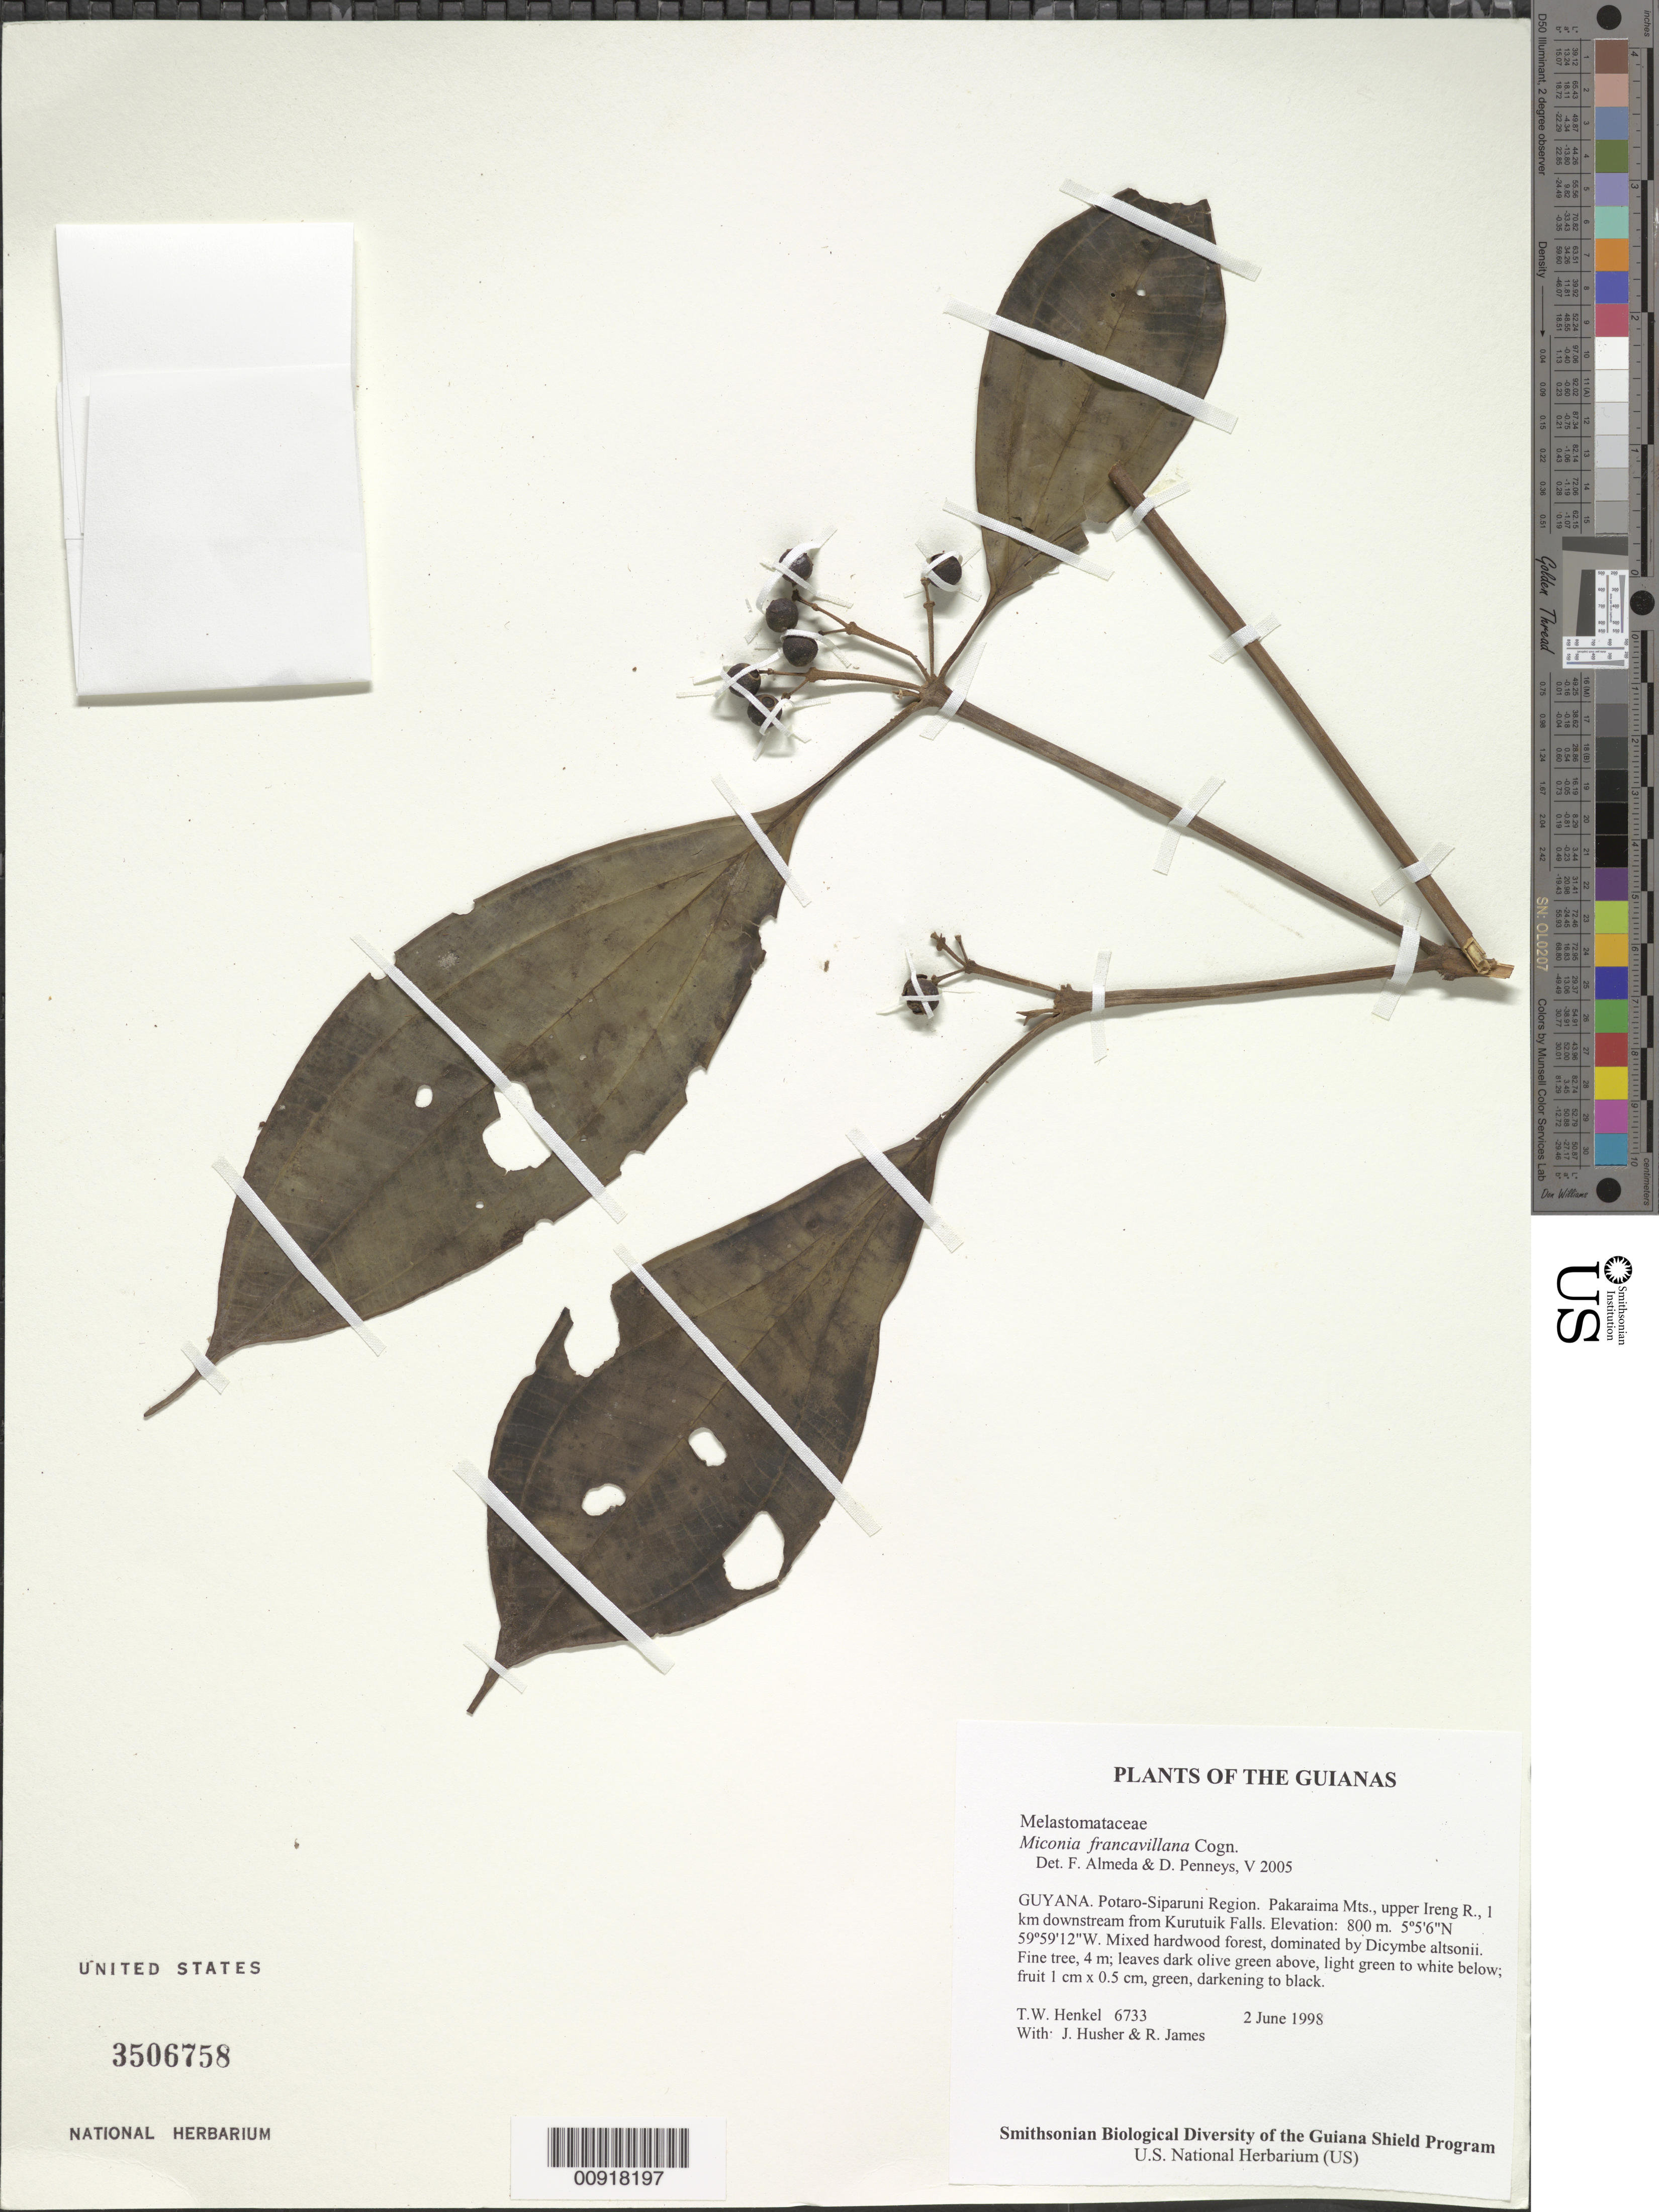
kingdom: Plantae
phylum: Tracheophyta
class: Magnoliopsida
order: Myrtales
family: Melastomataceae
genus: Miconia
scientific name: Miconia francavillana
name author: Cogn.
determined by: Almeda, F.; Penneys, D. S.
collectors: T. Henkel, J. Husher & R. James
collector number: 6733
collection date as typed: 2 June 1998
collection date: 1998-06-02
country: Guyana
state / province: Potaro-Siparuni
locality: Pakaraima Mts., upper Ireng R., 1 km downstream from Kurutuik Falls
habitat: Mixed hardwood forest, dominated by Dicymbe altsonii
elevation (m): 800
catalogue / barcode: US 3506758